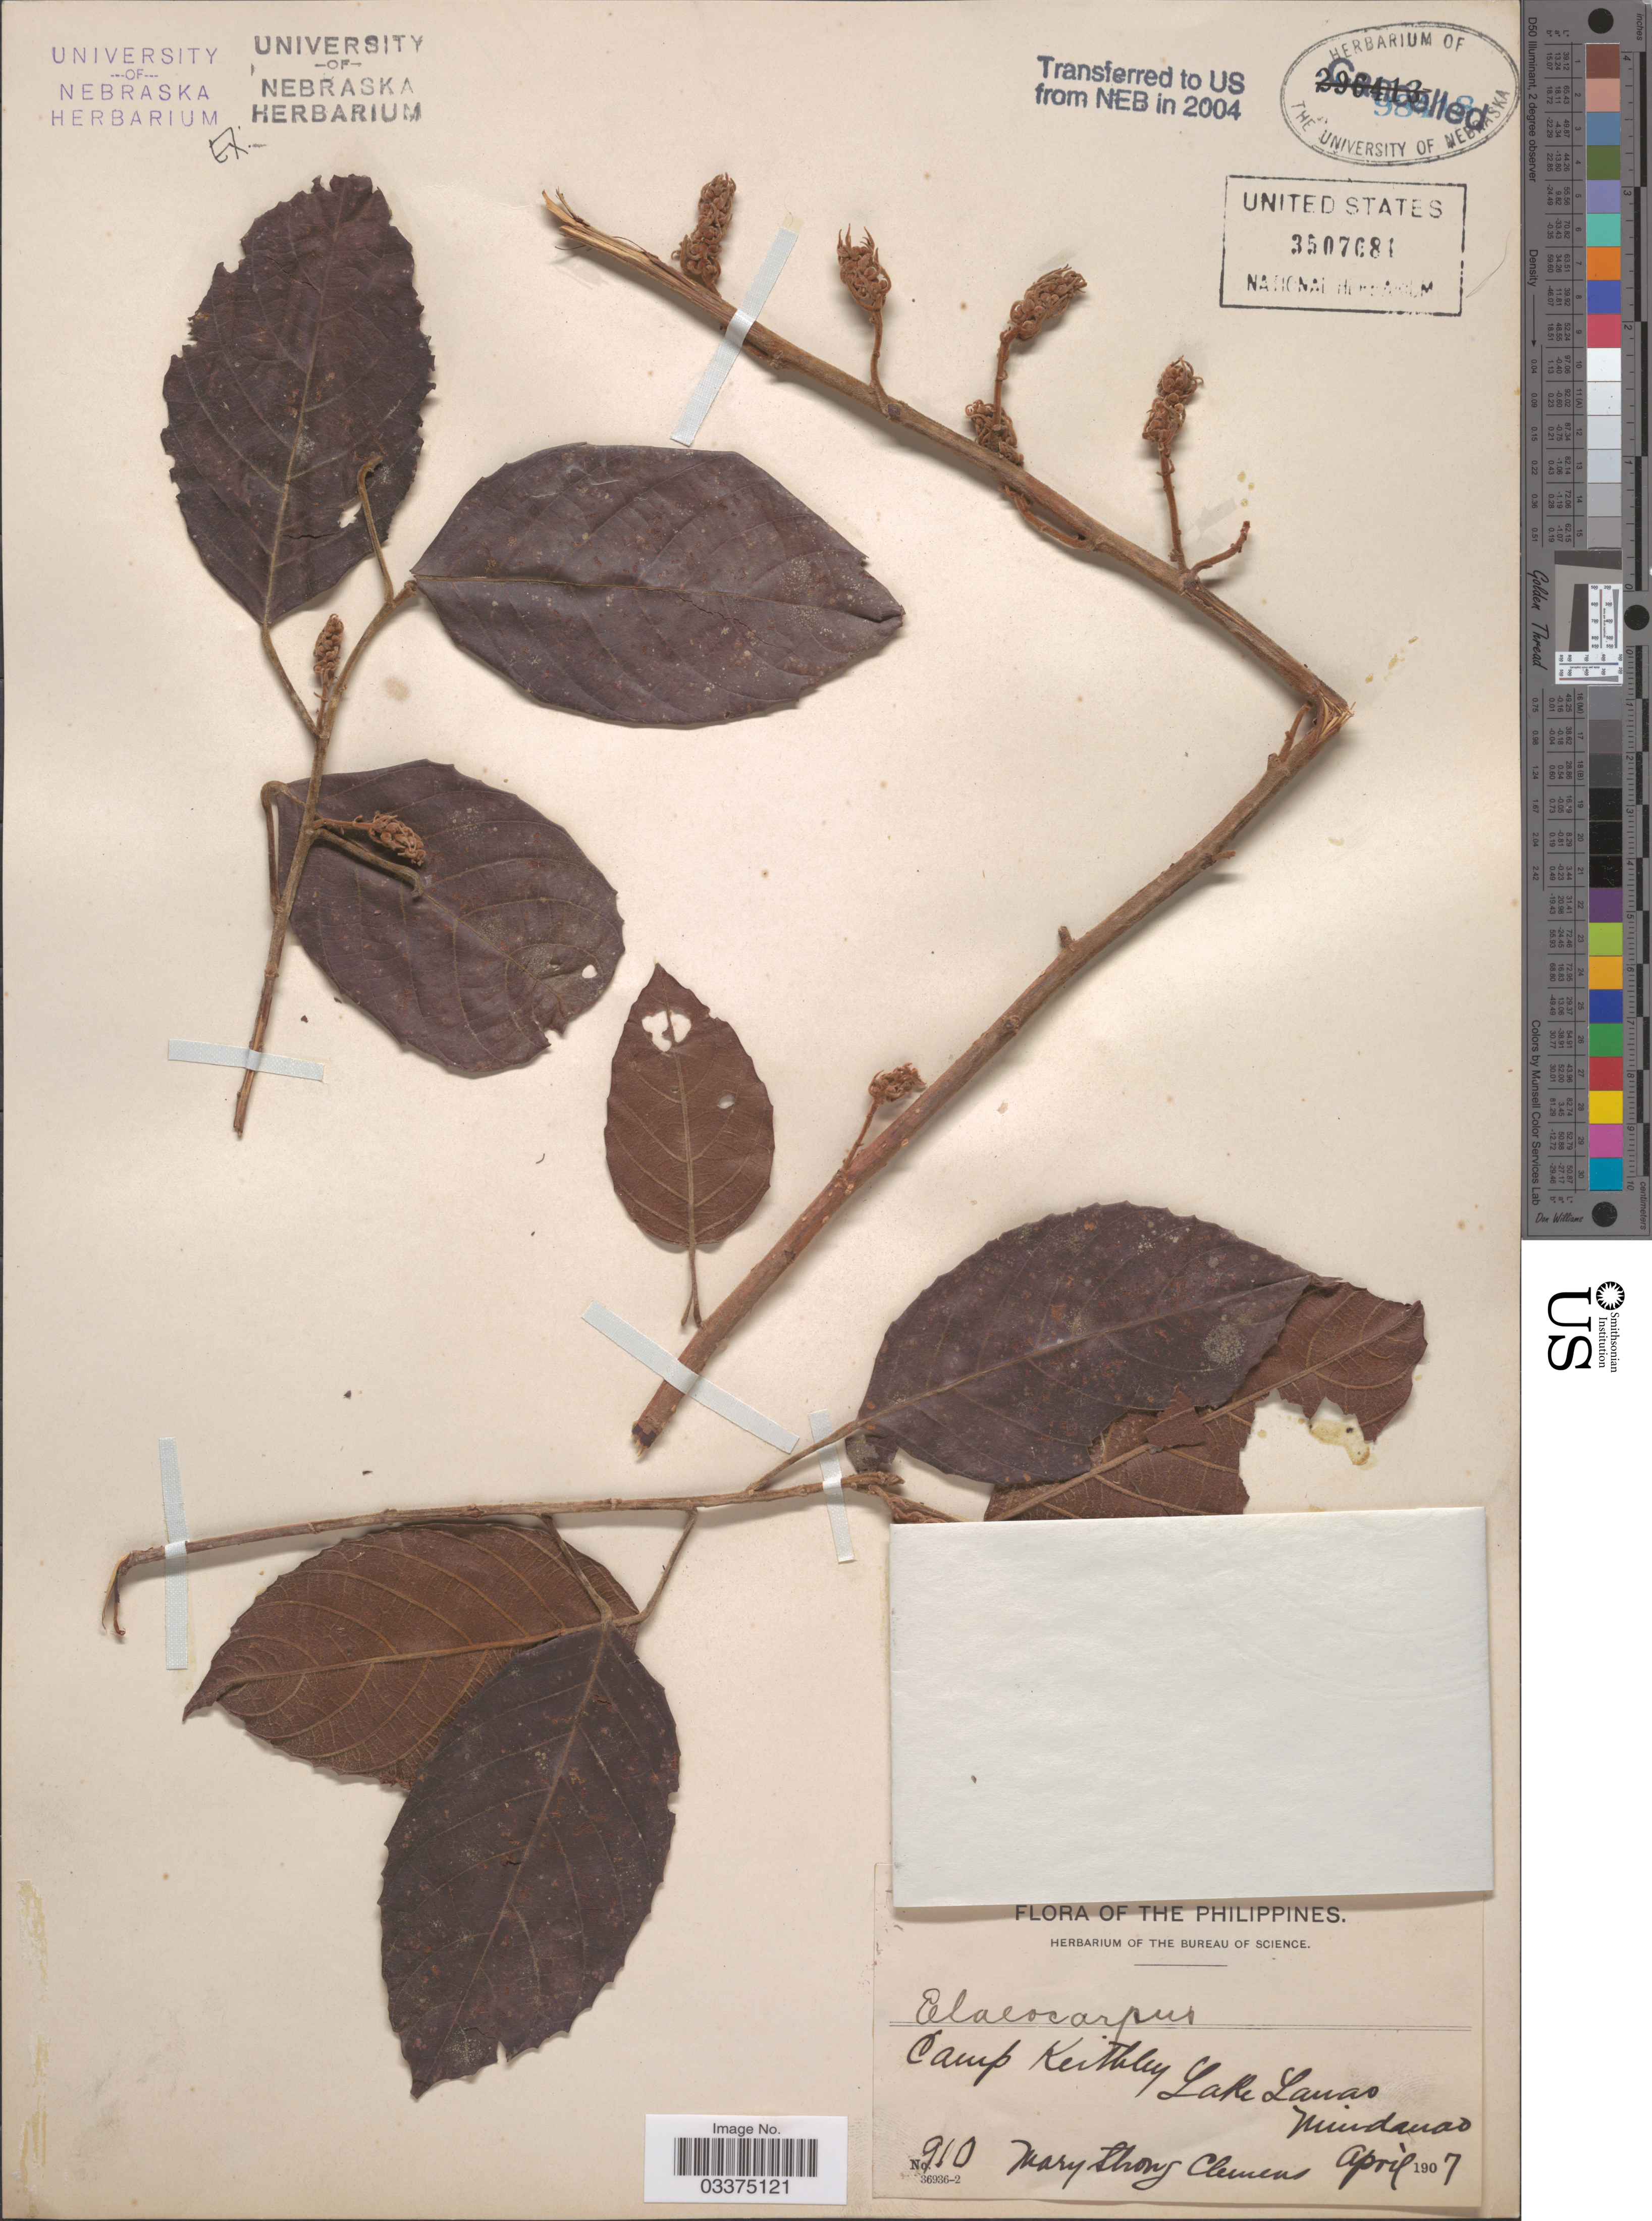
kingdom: Plantae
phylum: Tracheophyta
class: Magnoliopsida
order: Oxalidales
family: Elaeocarpaceae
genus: Elaeocarpus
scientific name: Elaeocarpus sp.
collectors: M. S. Clemens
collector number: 910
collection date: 1907-04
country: Philippines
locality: Camp Keithley, Lake Lanao. Mindanao.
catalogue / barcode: US 3507681